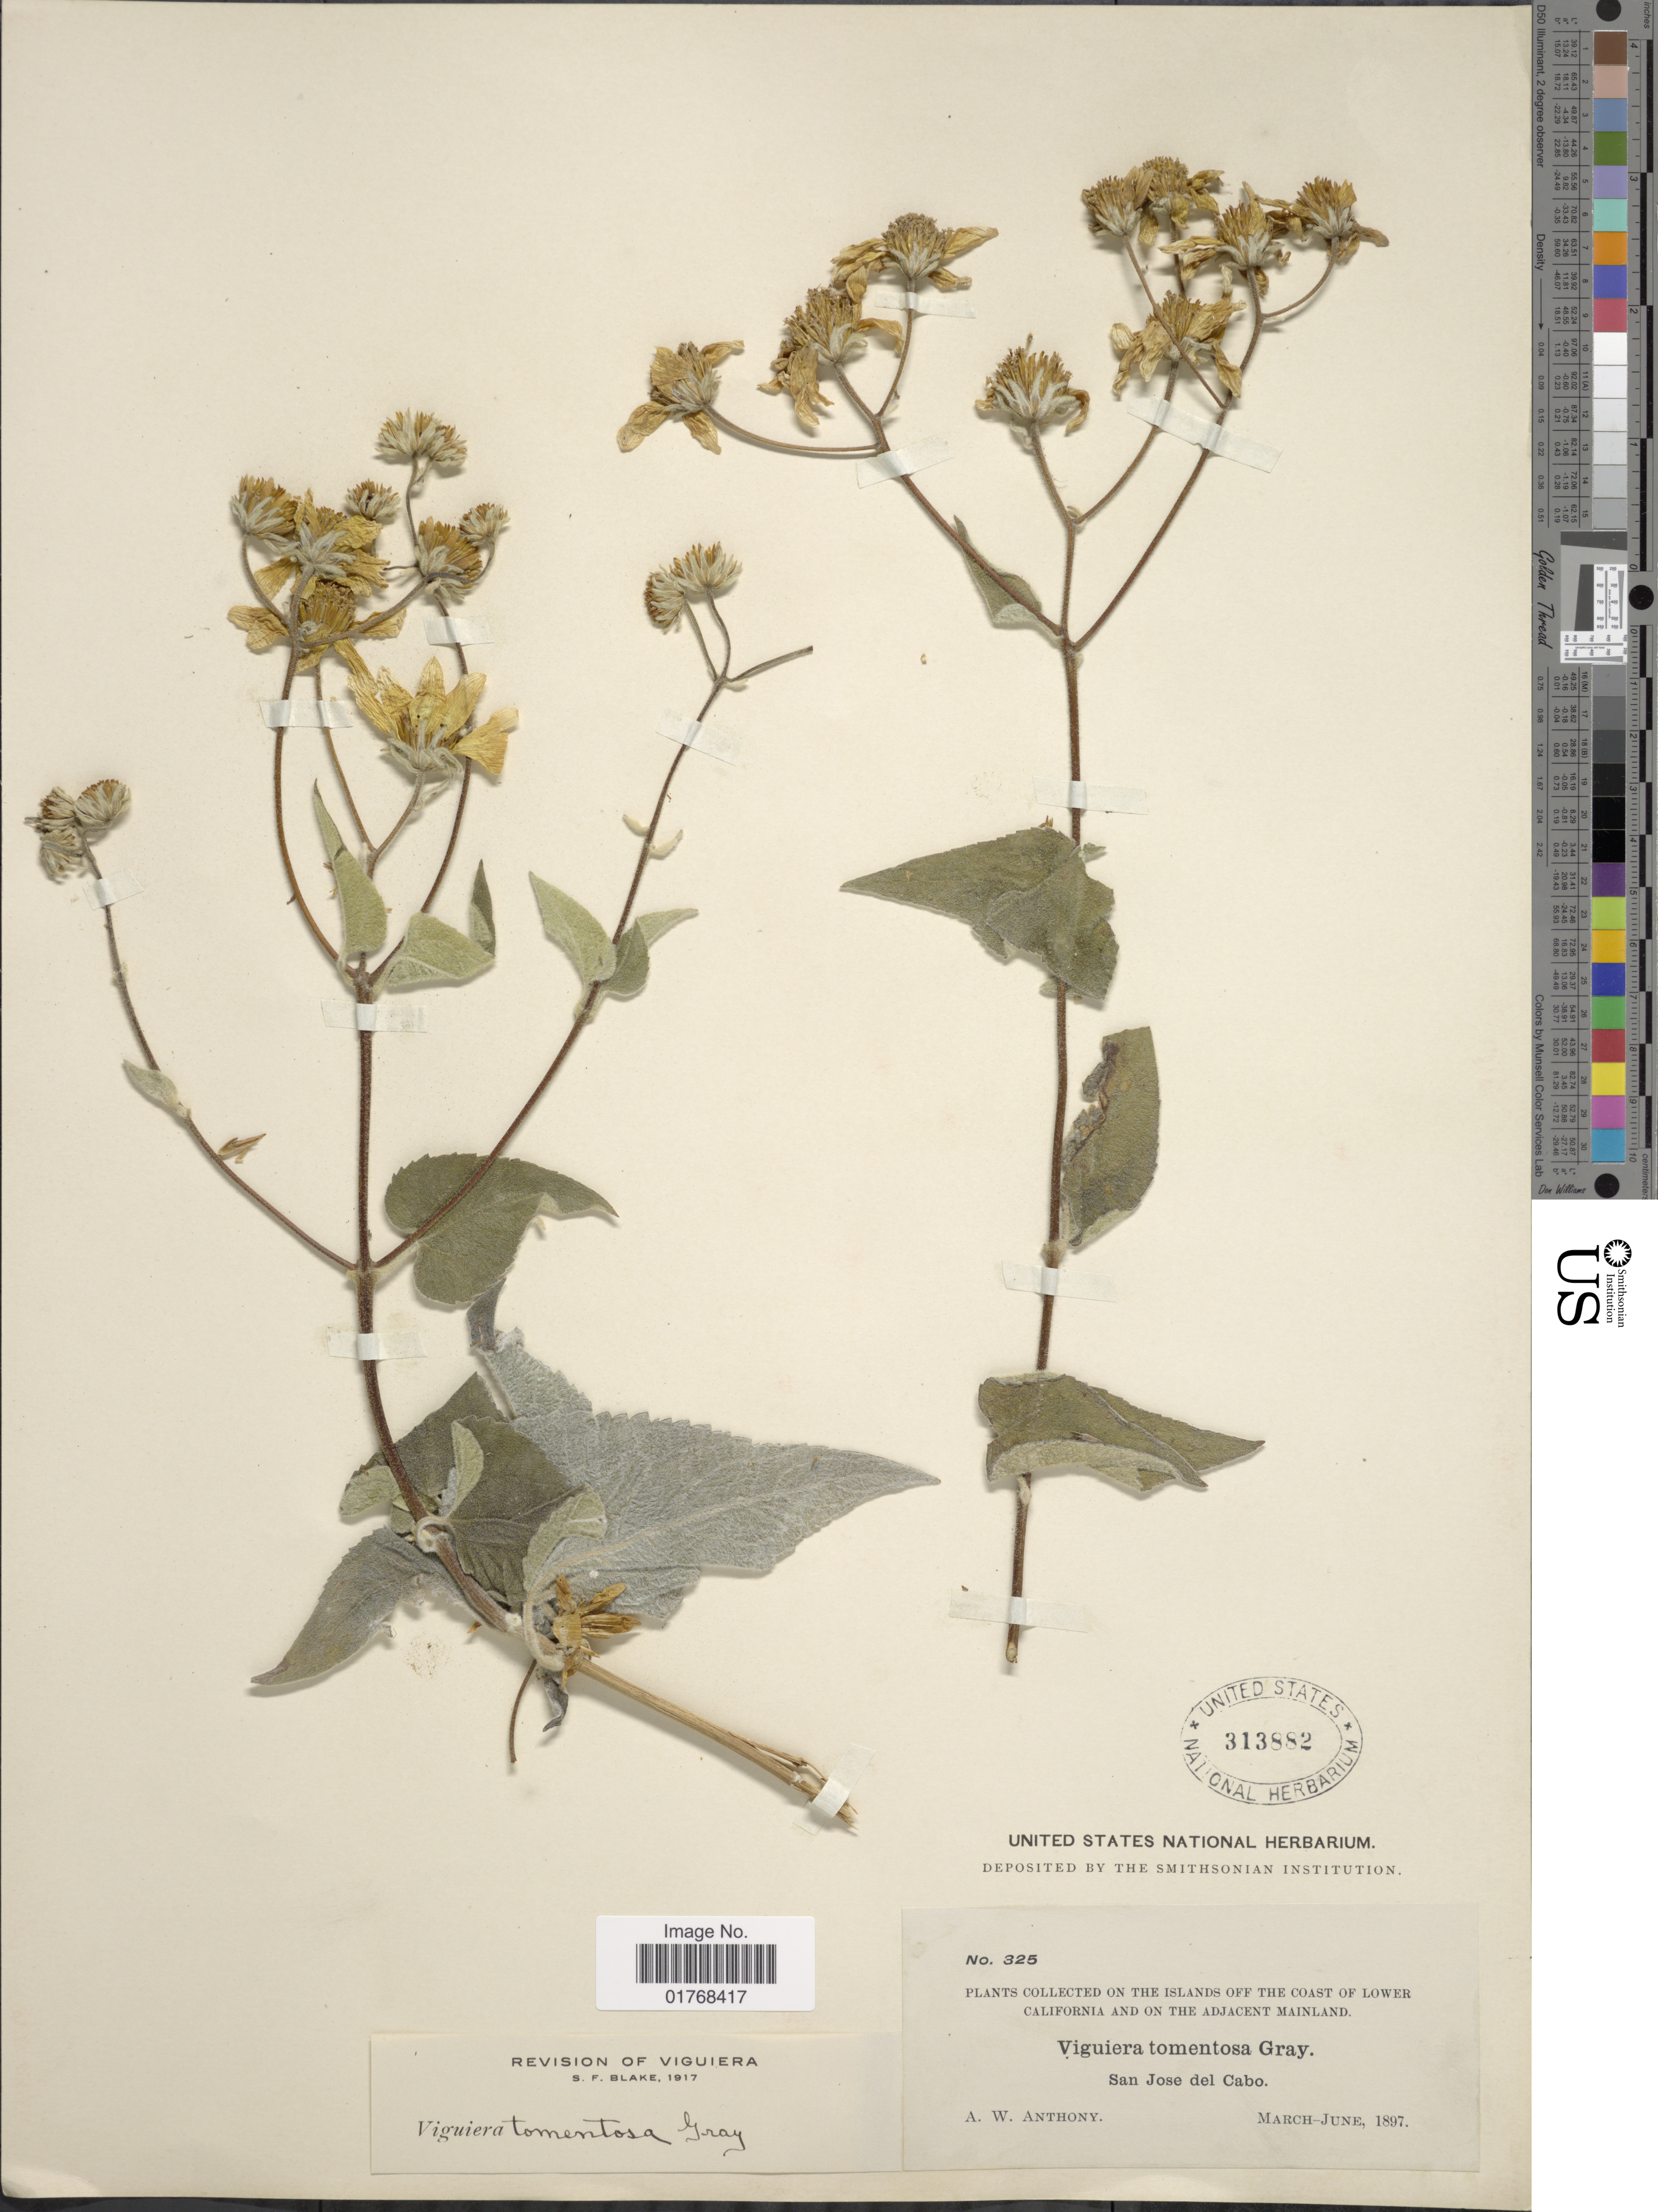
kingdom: Plantae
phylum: Tracheophyta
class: Magnoliopsida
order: Asterales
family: Asteraceae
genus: Viguiera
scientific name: Viguiera tomentosa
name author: A. Gray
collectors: A. W. Anthony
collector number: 325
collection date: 1897-03/1897-06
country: Mexico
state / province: Baja California Sur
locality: On the islands off the coast of Lower California and on the adjacent Mainland. San Jose del Cabo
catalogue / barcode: US 313882